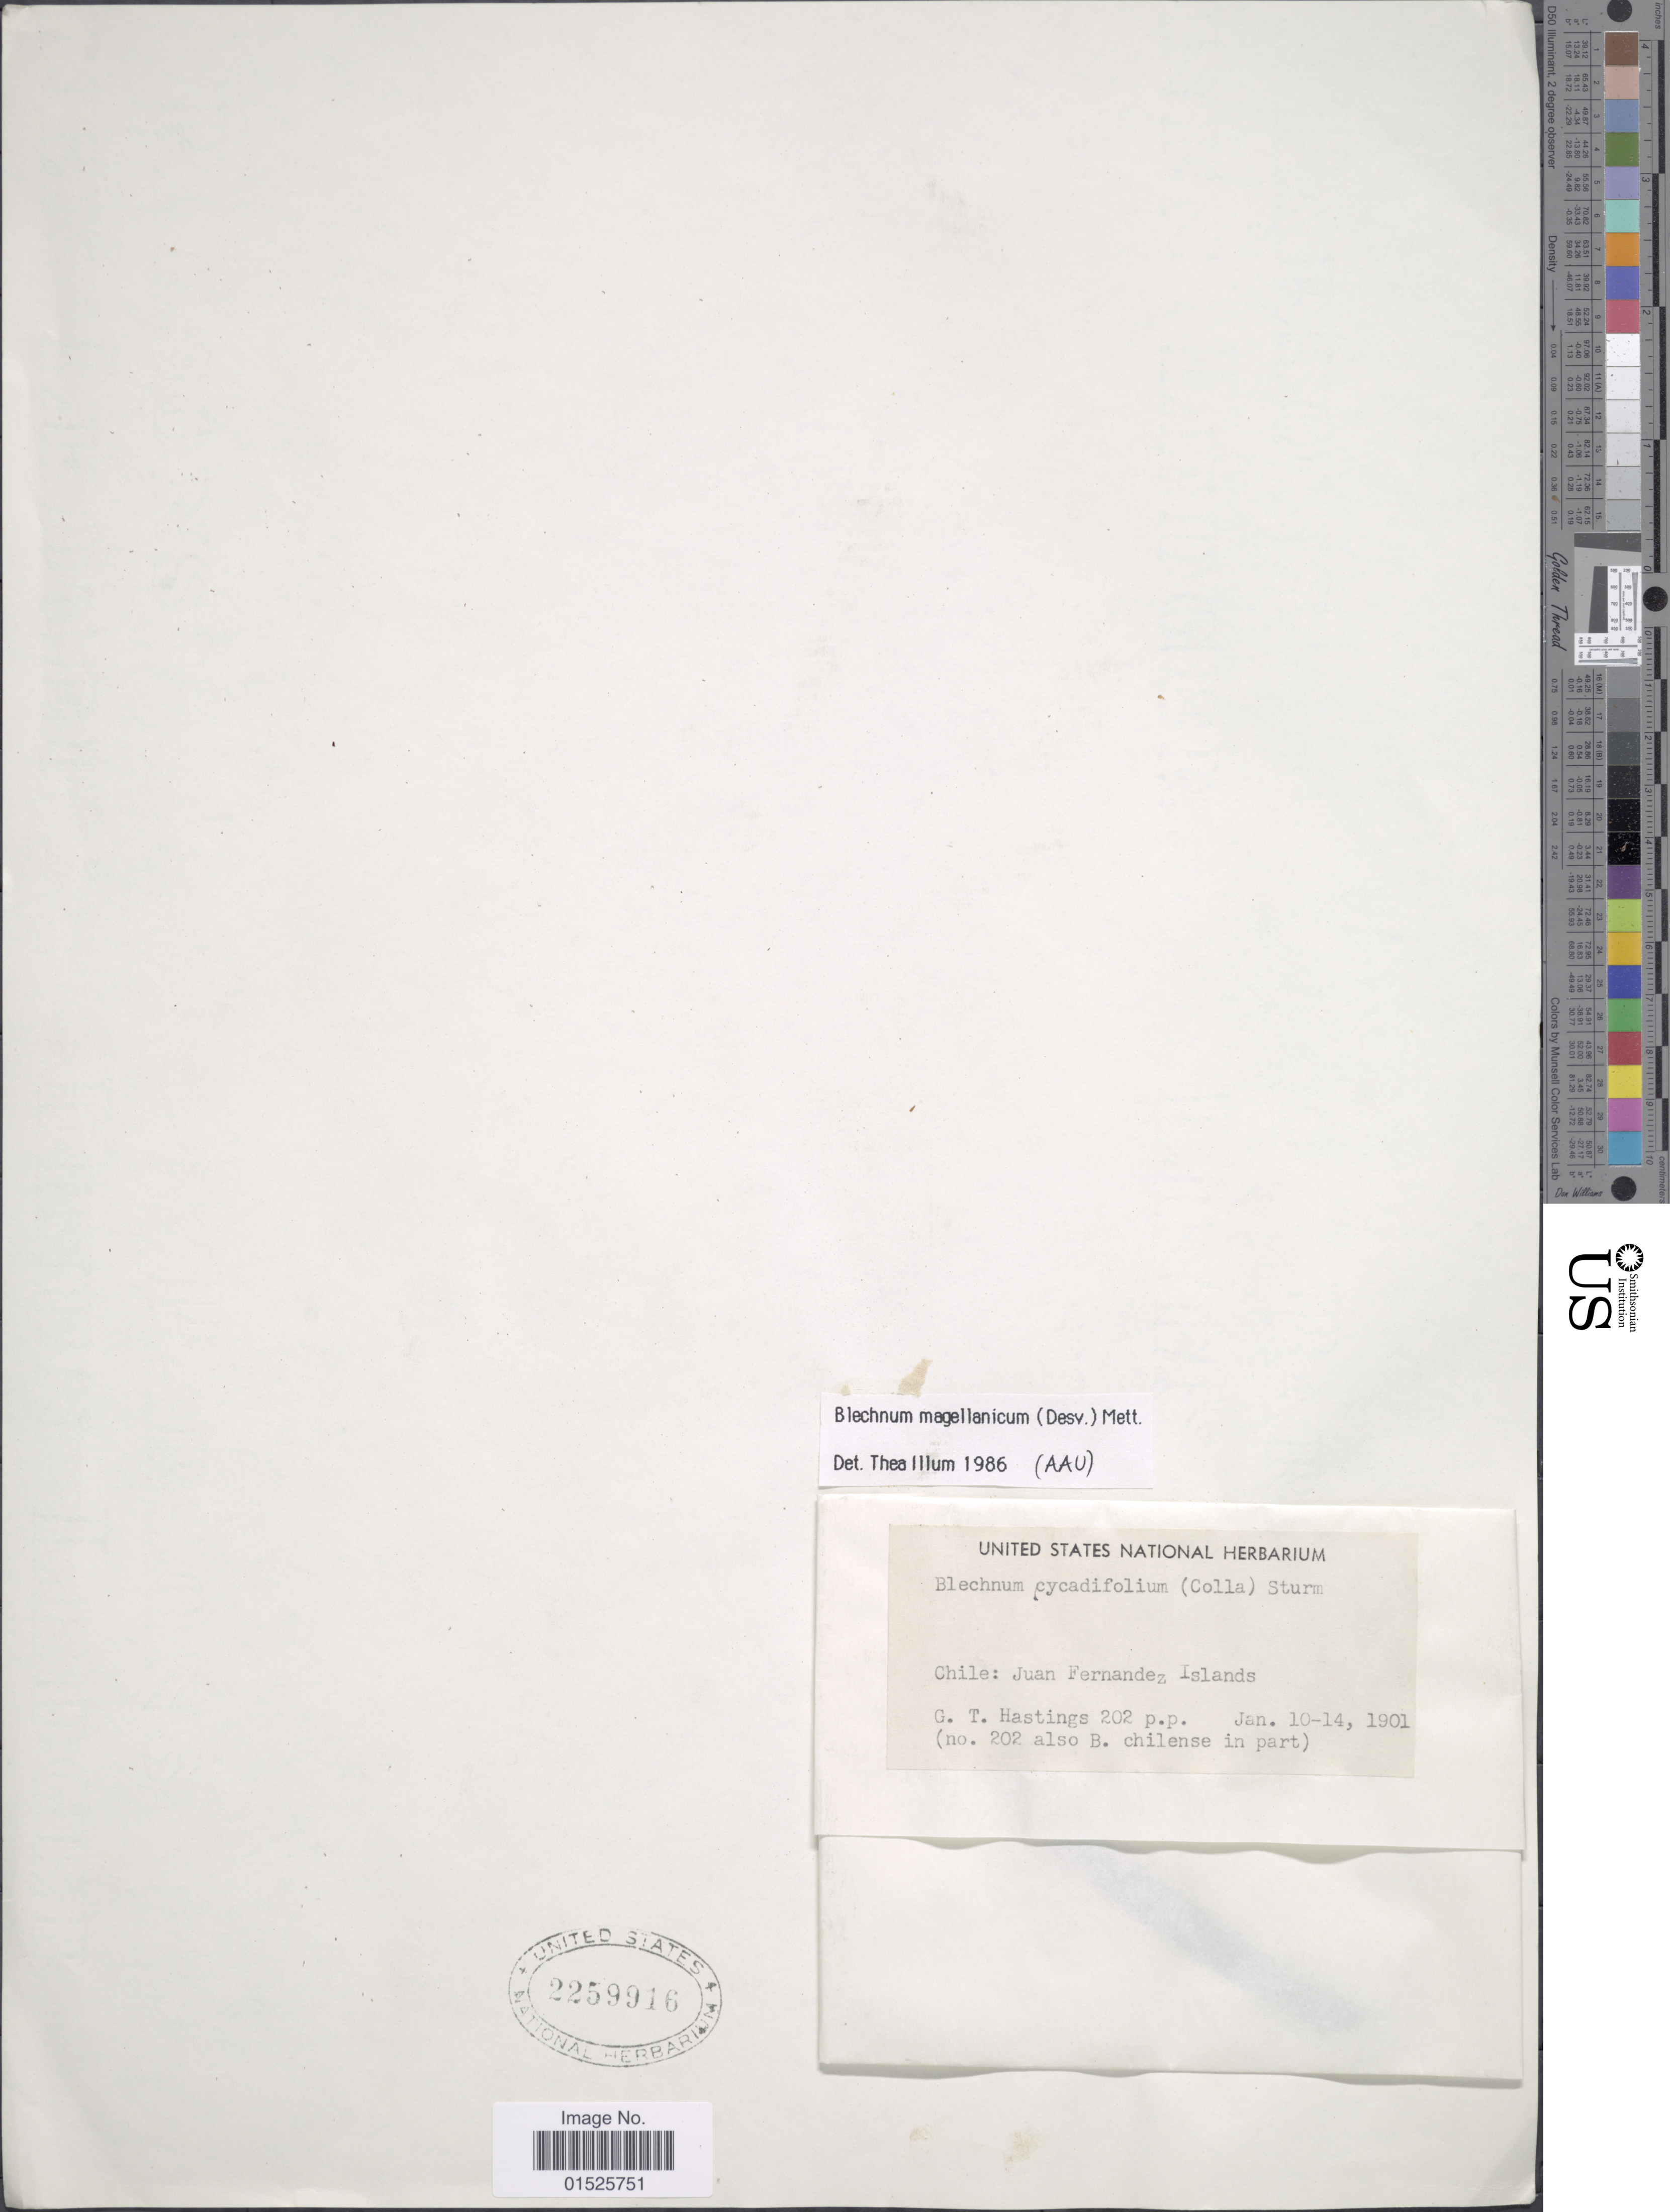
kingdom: Plantae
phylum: Tracheophyta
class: Polypodiopsida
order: Polypodiales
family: Blechnaceae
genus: Blechnum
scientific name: Blechnum cycadifolium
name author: (Colla) Sturm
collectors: G. Hastings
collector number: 202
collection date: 1901-01-10/1901-01-14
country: Chile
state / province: Valparaíso (V)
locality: Juan Fernandez Islands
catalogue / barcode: US 2259916